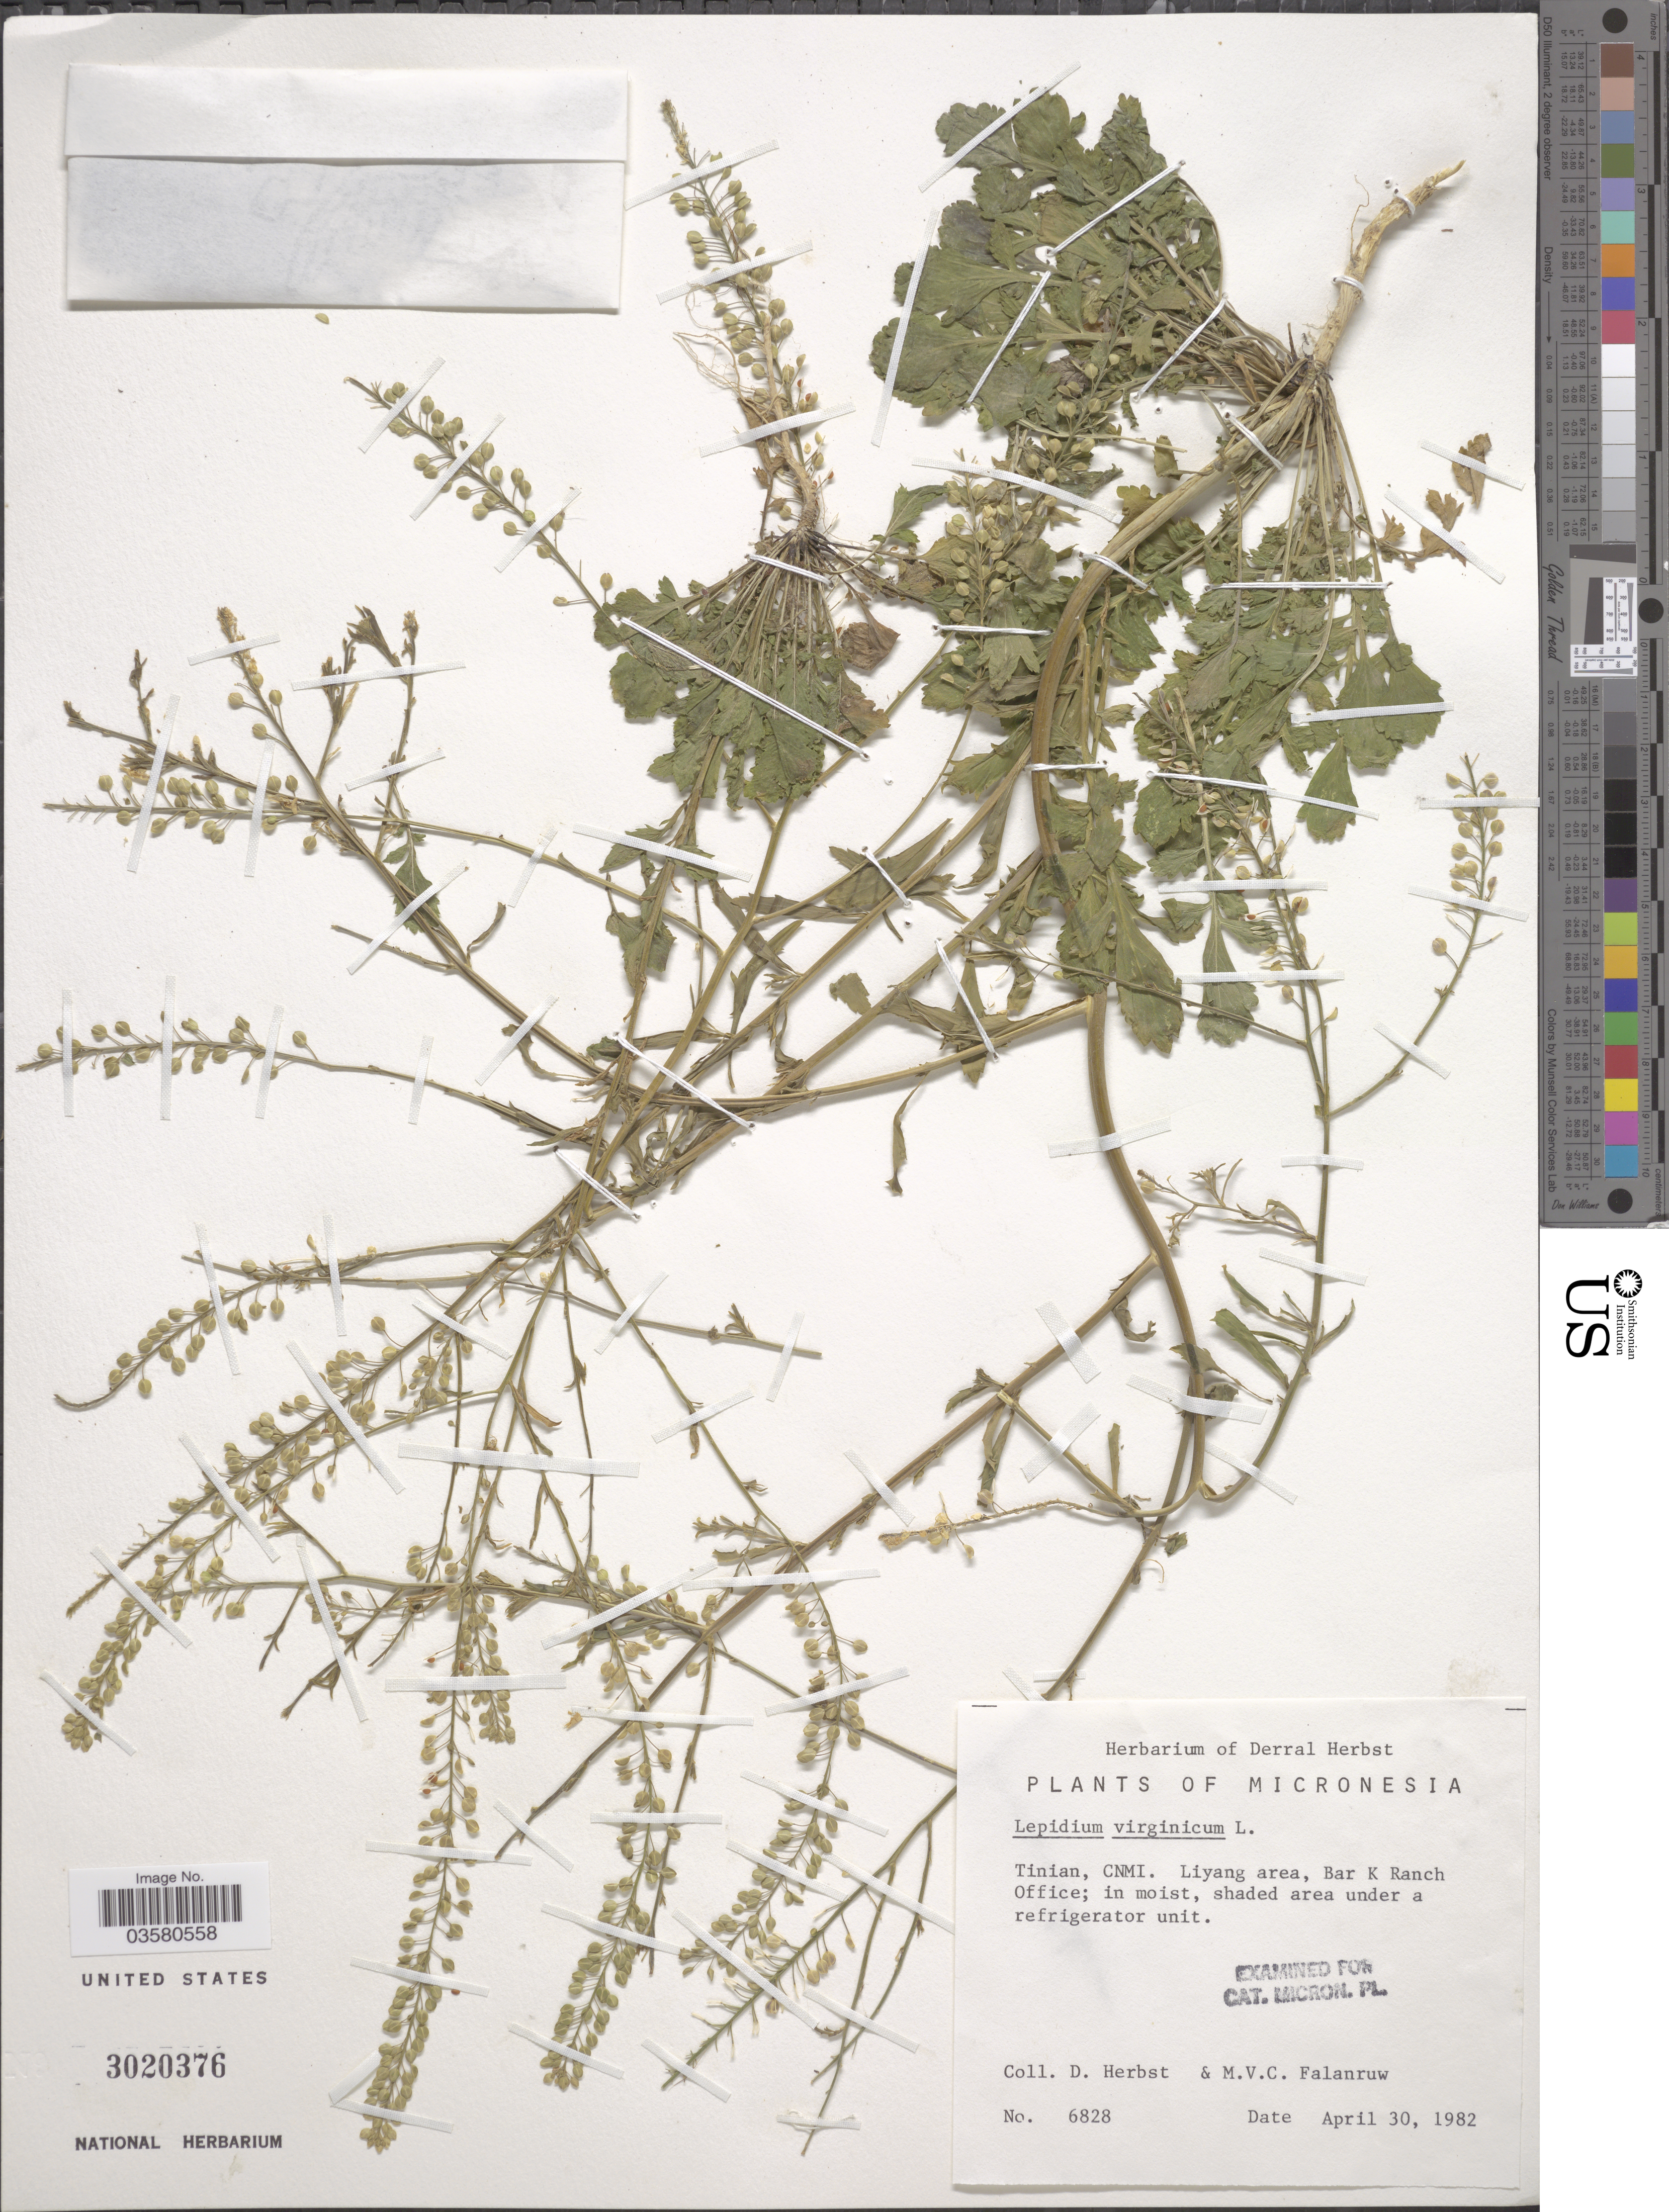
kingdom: Plantae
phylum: Tracheophyta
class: Magnoliopsida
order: Brassicales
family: Brassicaceae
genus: Lepidium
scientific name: Lepidium virginicum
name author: L.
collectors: D. R. Herbst & M. V. Falanruw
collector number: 6828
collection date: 1982-04-30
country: Northern Mariana Islands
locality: Micronesia. Tinian, CNMI. Liyang area, Bar K Ranch Office.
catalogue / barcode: US 3020376